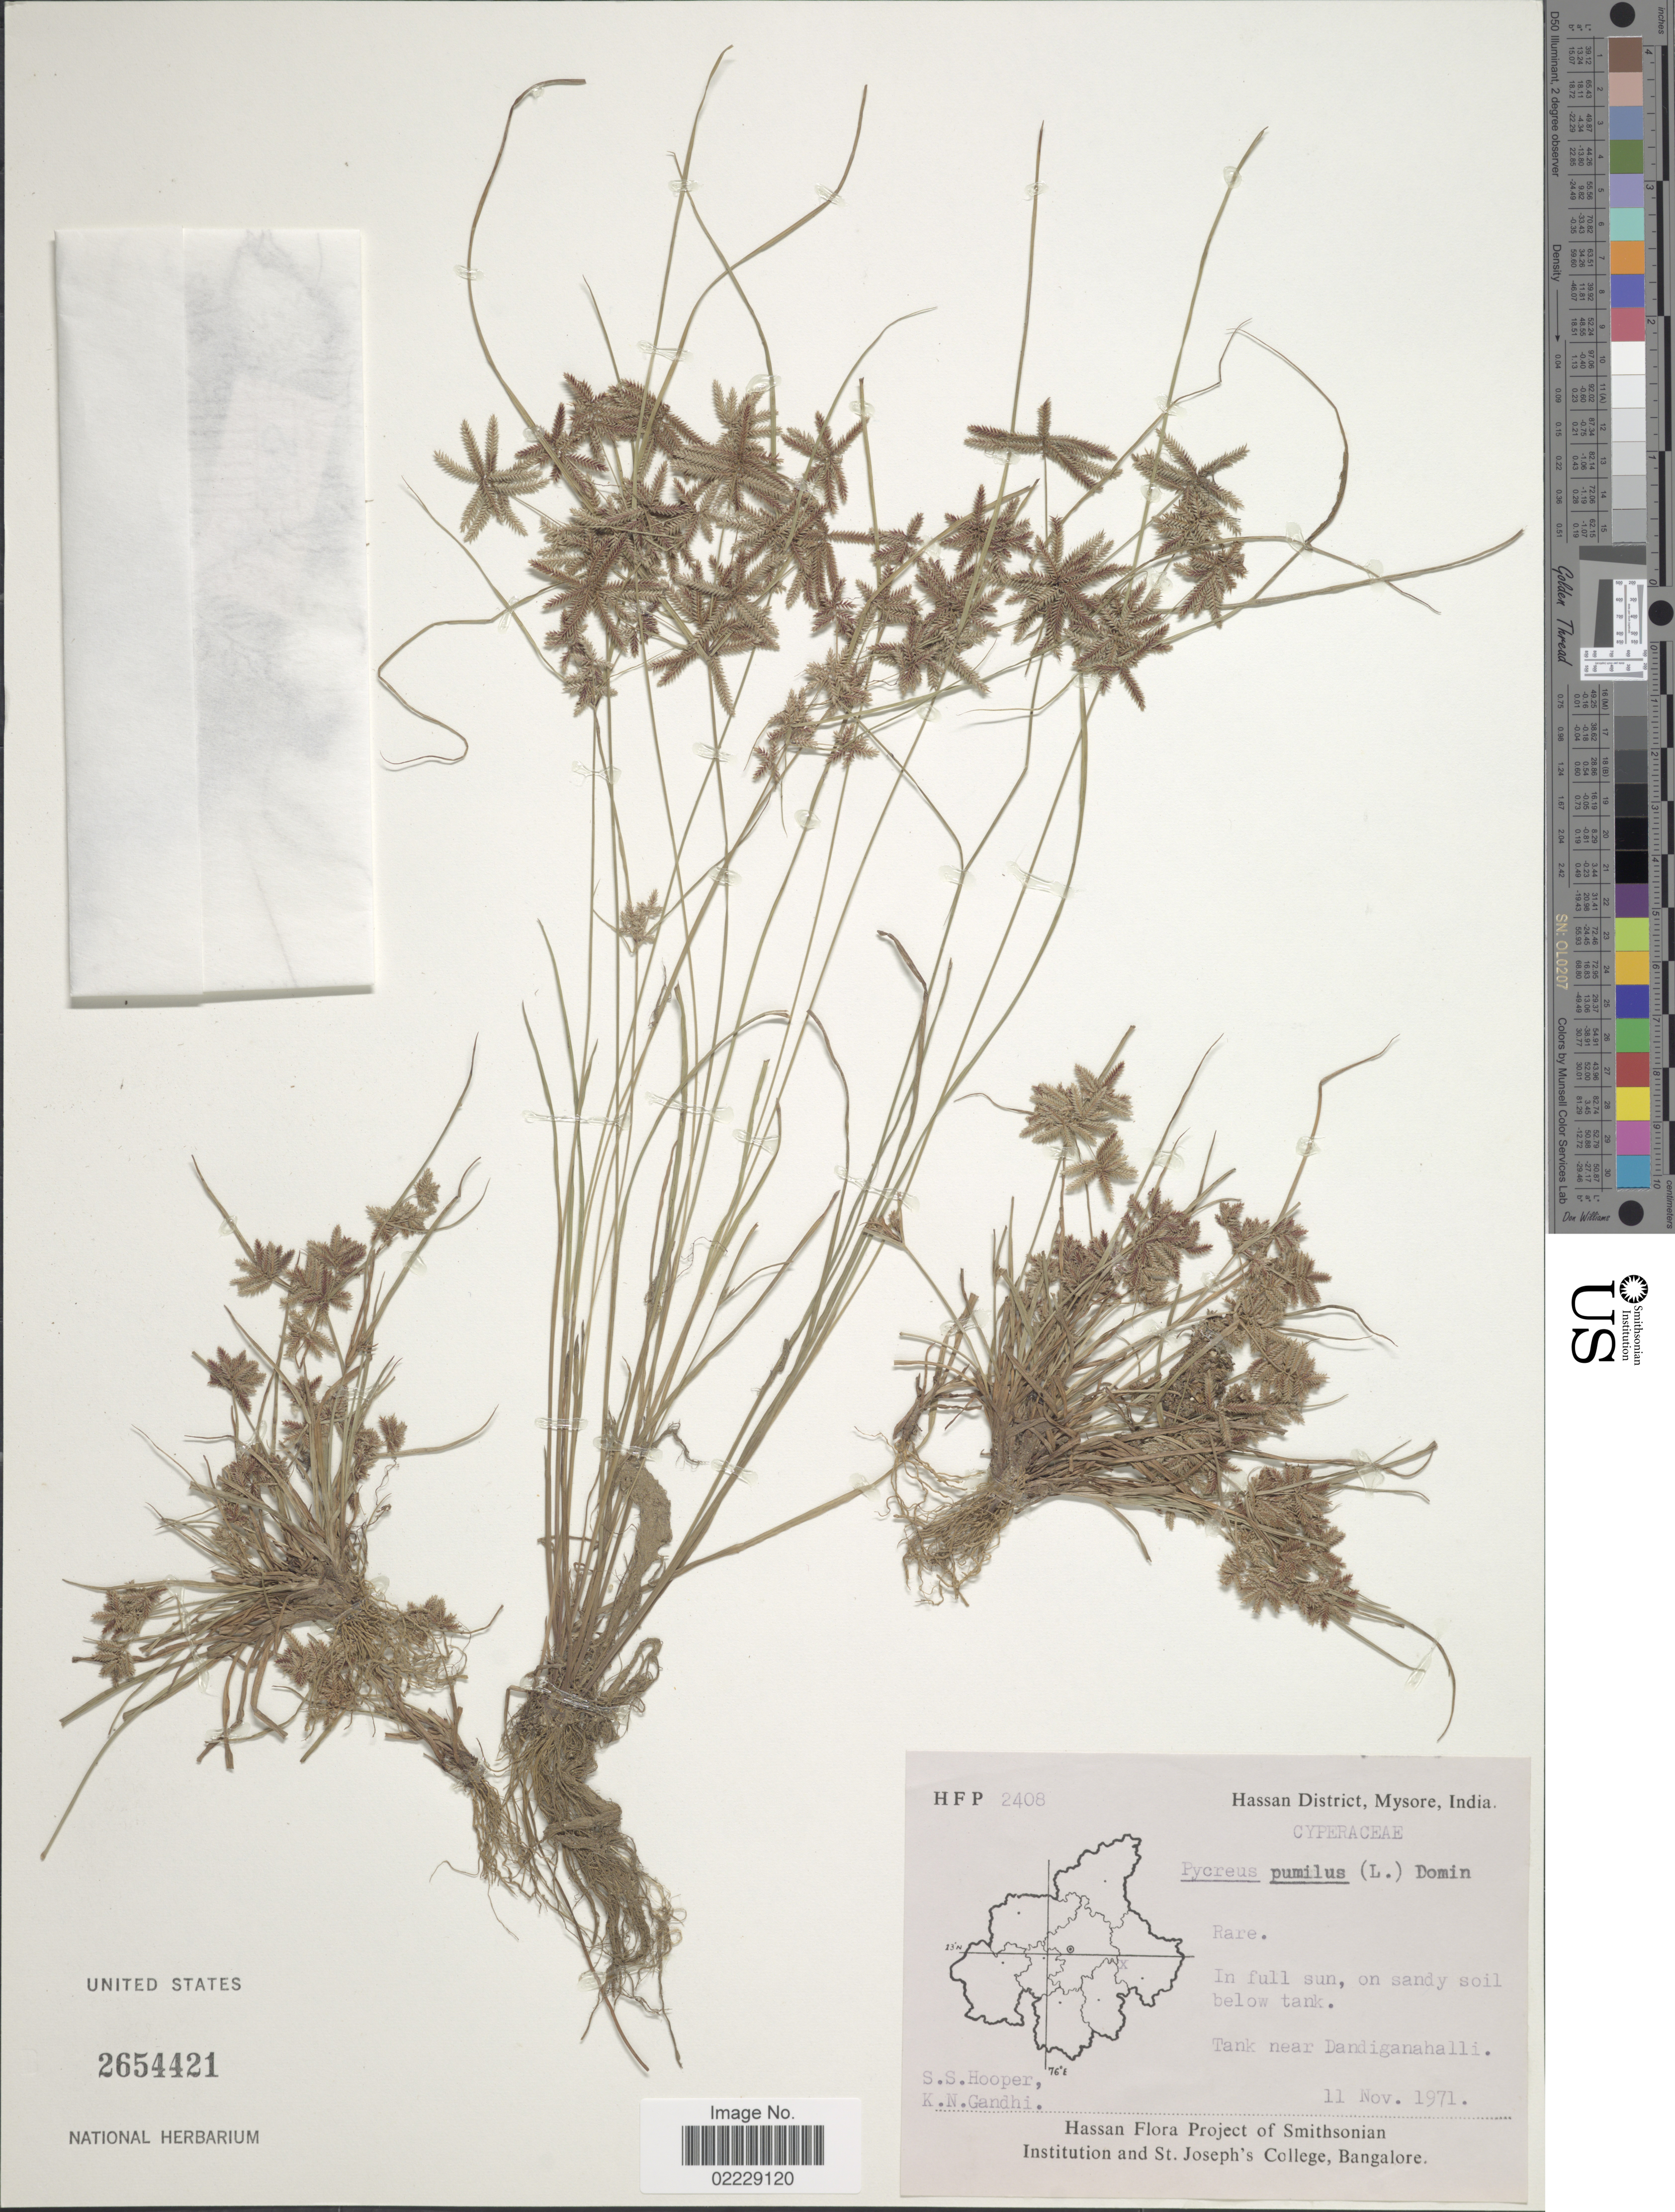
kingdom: Plantae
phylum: Tracheophyta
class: Liliopsida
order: Poales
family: Cyperaceae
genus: Cyperus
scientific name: Cyperus pumilus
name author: L.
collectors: S. S. Hooper & K. N. Gandhi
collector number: HFP 2408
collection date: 1971-11-11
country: India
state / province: Karnataka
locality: Hassan District, Mysore, Tank near Dandiganahalli.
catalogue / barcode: US 2654421